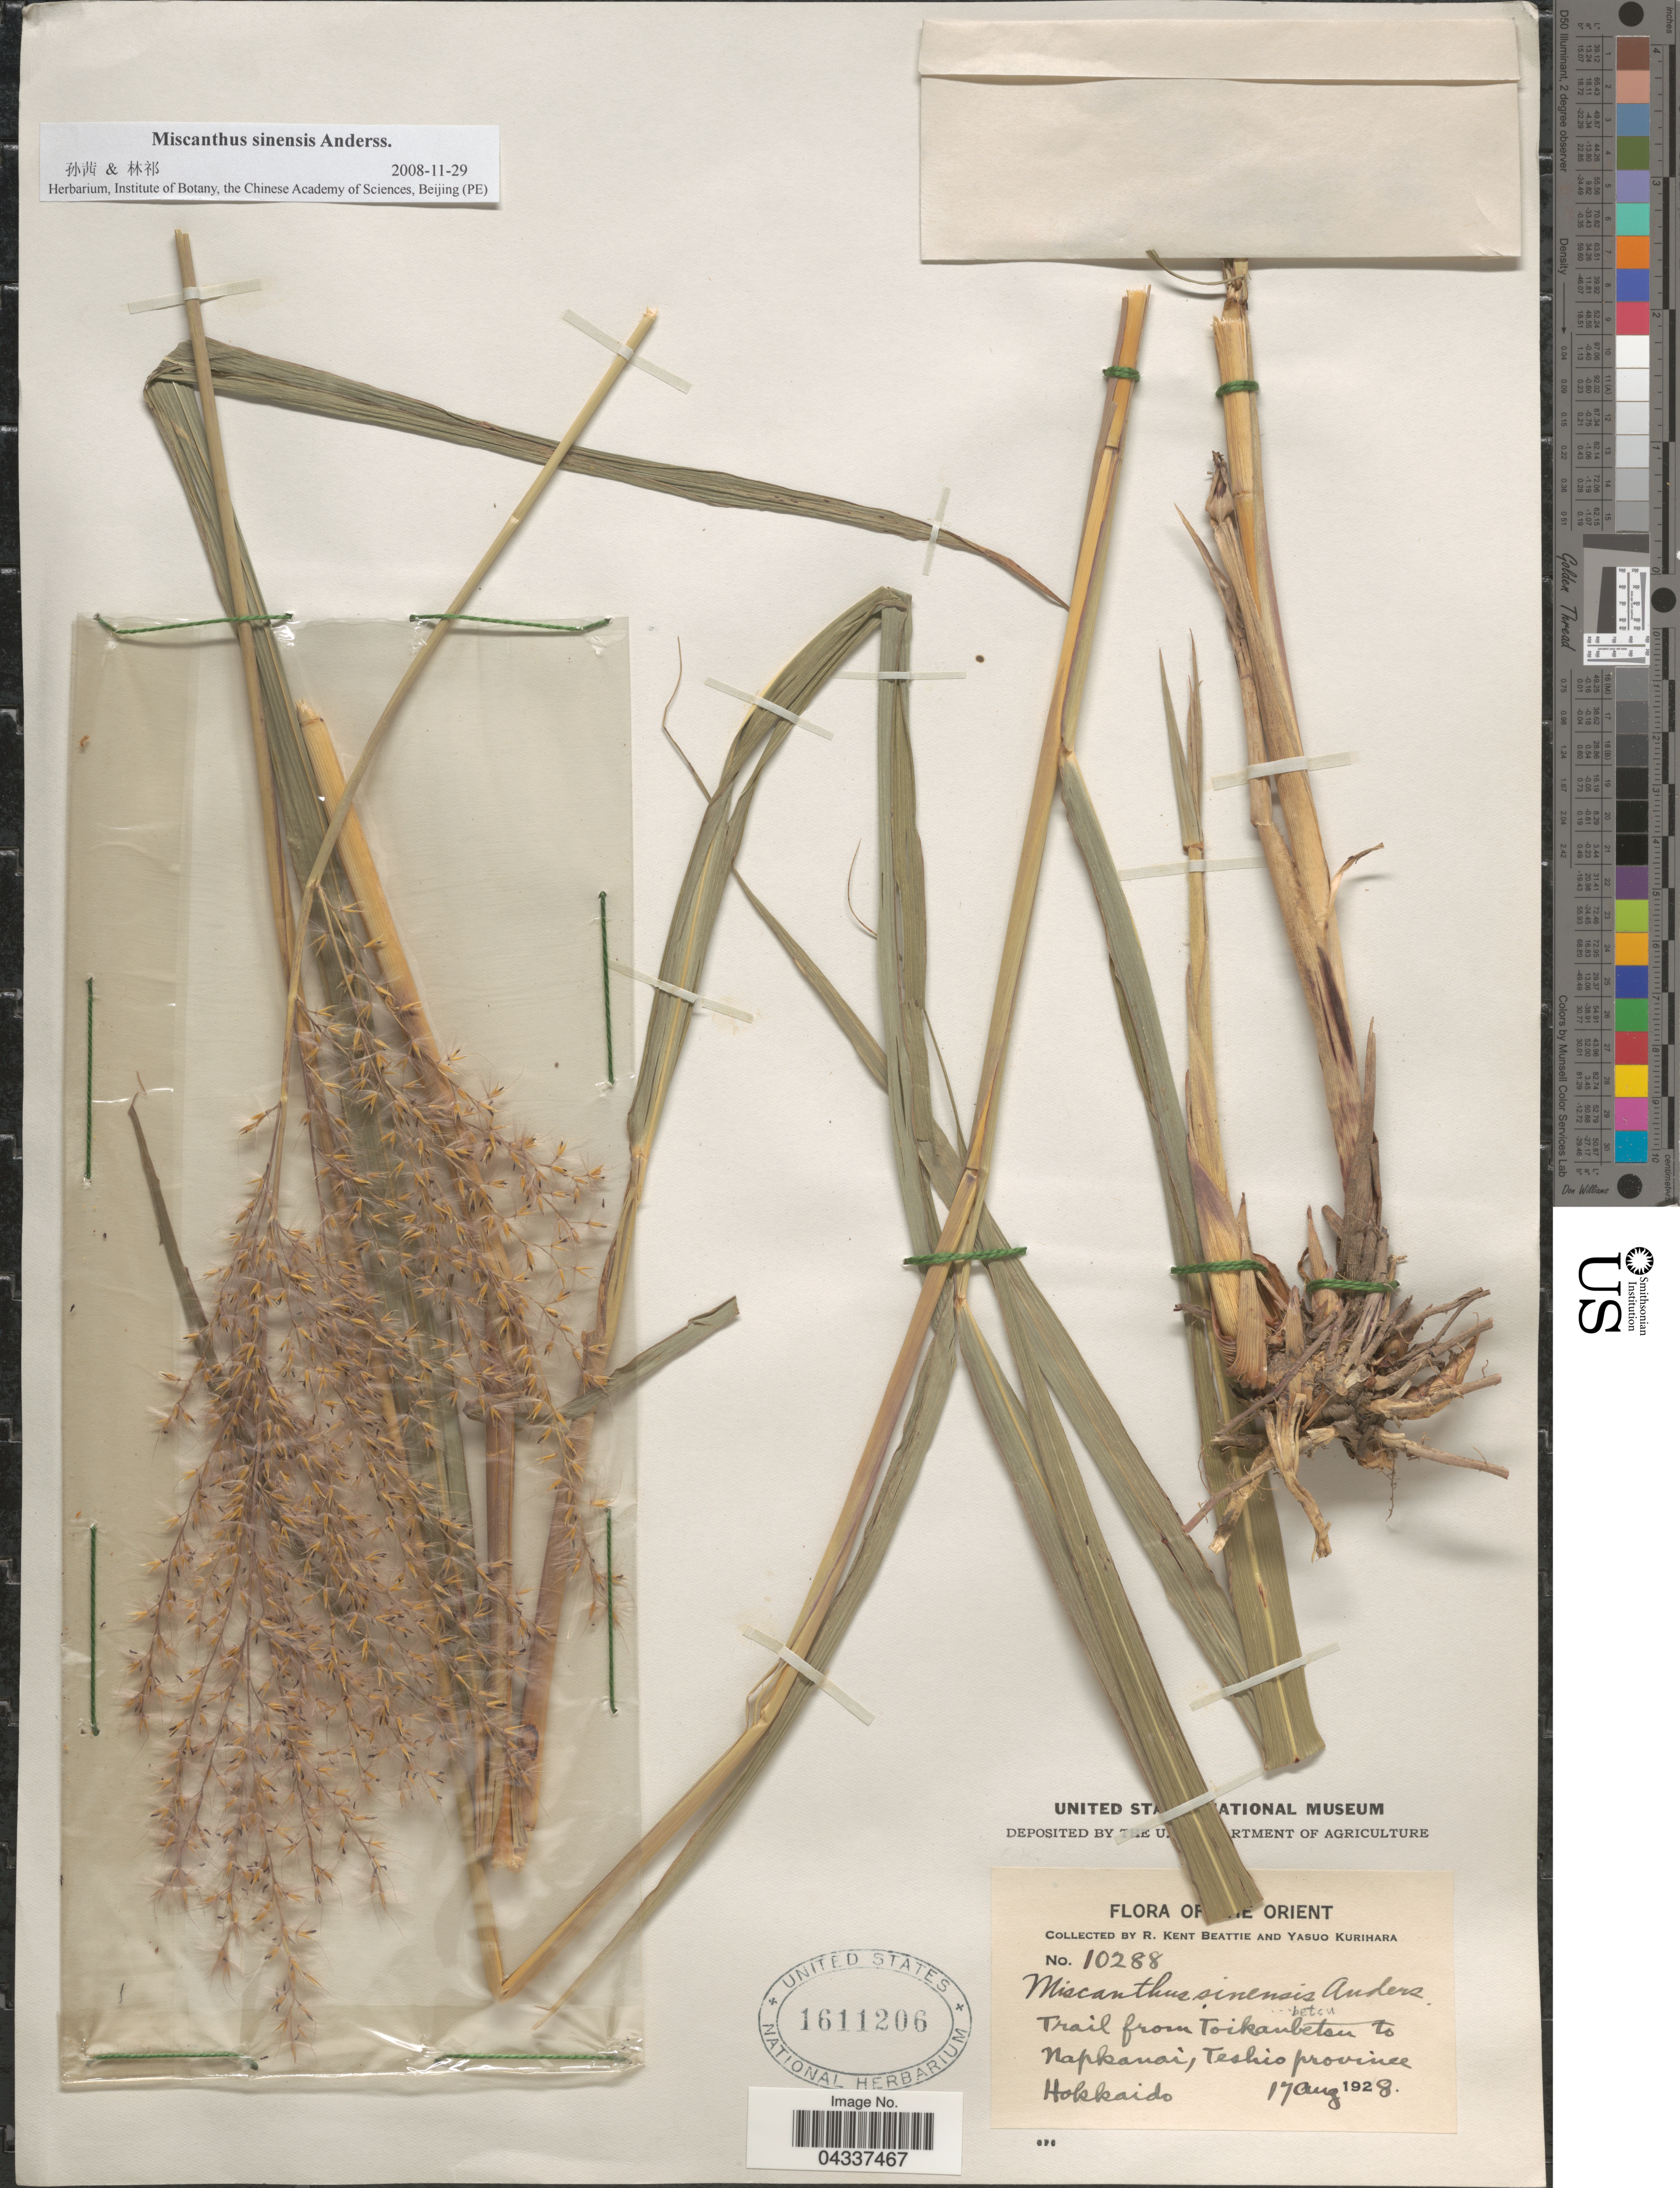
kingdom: Plantae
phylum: Tracheophyta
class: Liliopsida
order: Poales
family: Poaceae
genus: Miscanthus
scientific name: Miscanthus sinensis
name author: Andersson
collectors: R. K. Beattie & Y. Kurihara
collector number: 10288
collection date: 1928-08-17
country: Japan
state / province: Hokkaidō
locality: [illegible text] Orient. Trail from Toikanbetsu to Napkanai, Teshio province. Hokkaido.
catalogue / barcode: US 1611206